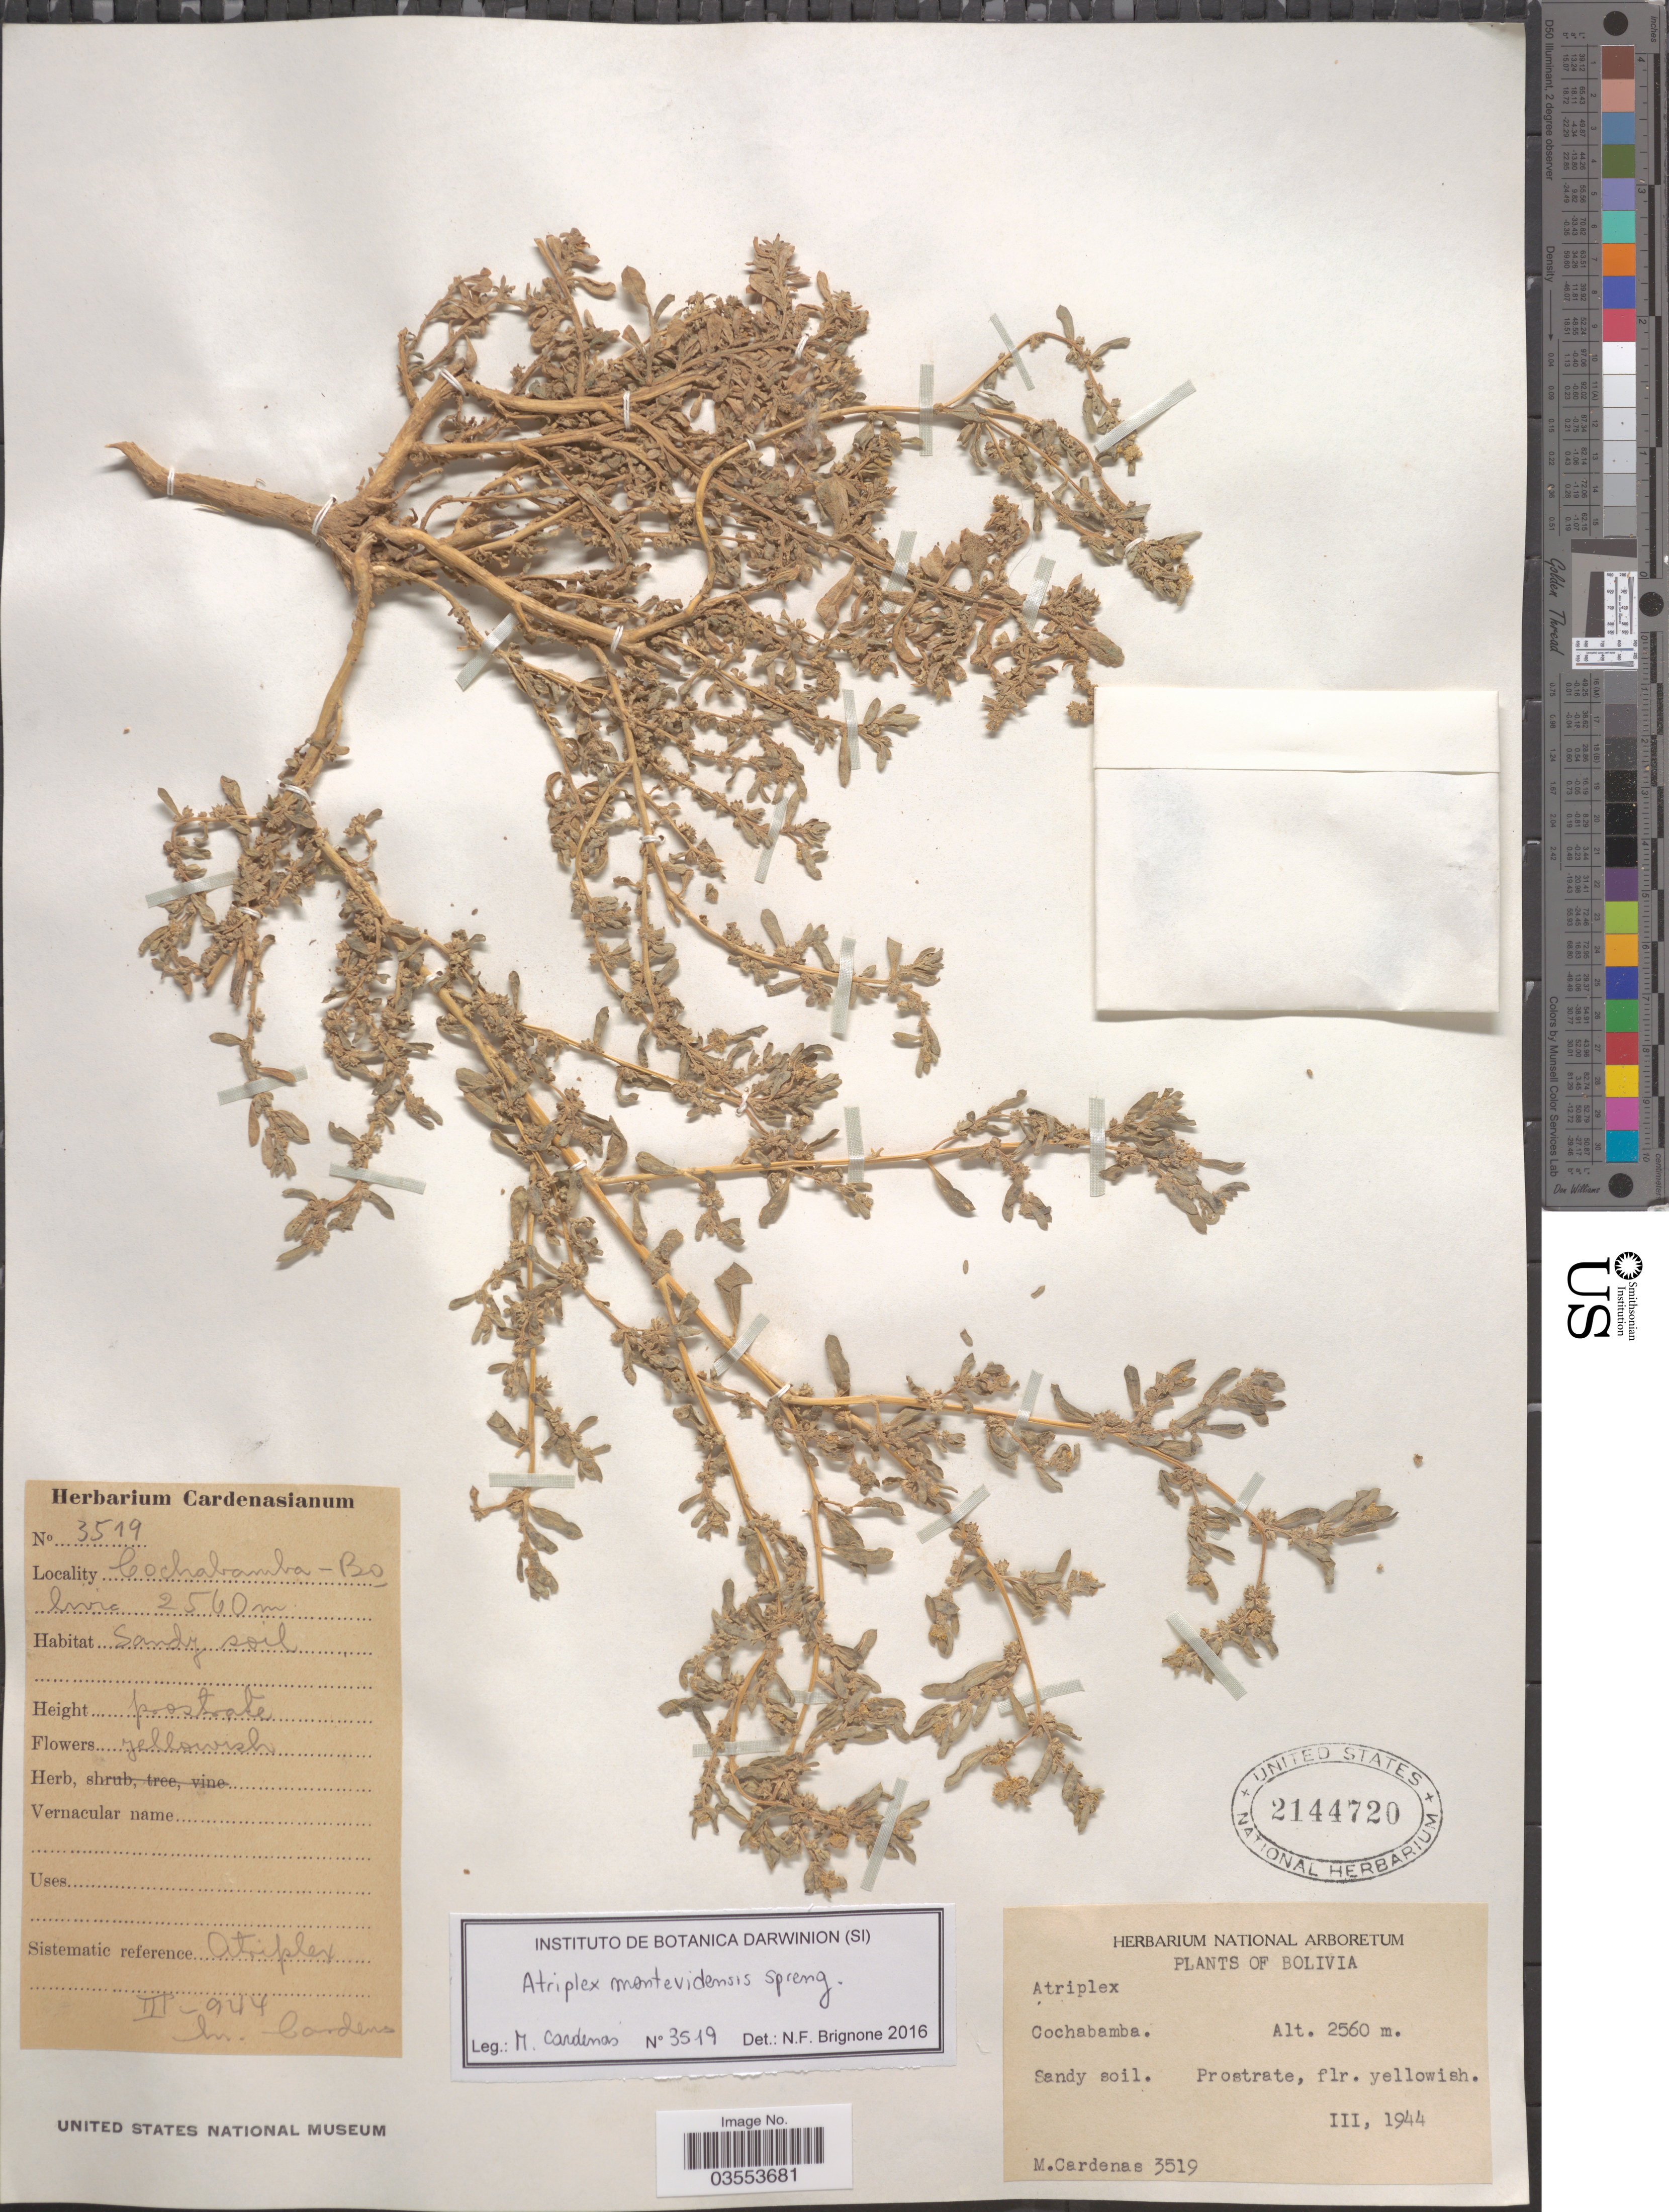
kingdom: Plantae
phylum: Tracheophyta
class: Magnoliopsida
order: Caryophyllales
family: Amaranthaceae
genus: Atriplex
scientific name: Atriplex sp.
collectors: M. Cárdenas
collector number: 3519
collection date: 1944-03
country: Bolivia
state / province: Cochabamba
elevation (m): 2560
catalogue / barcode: US 2144720